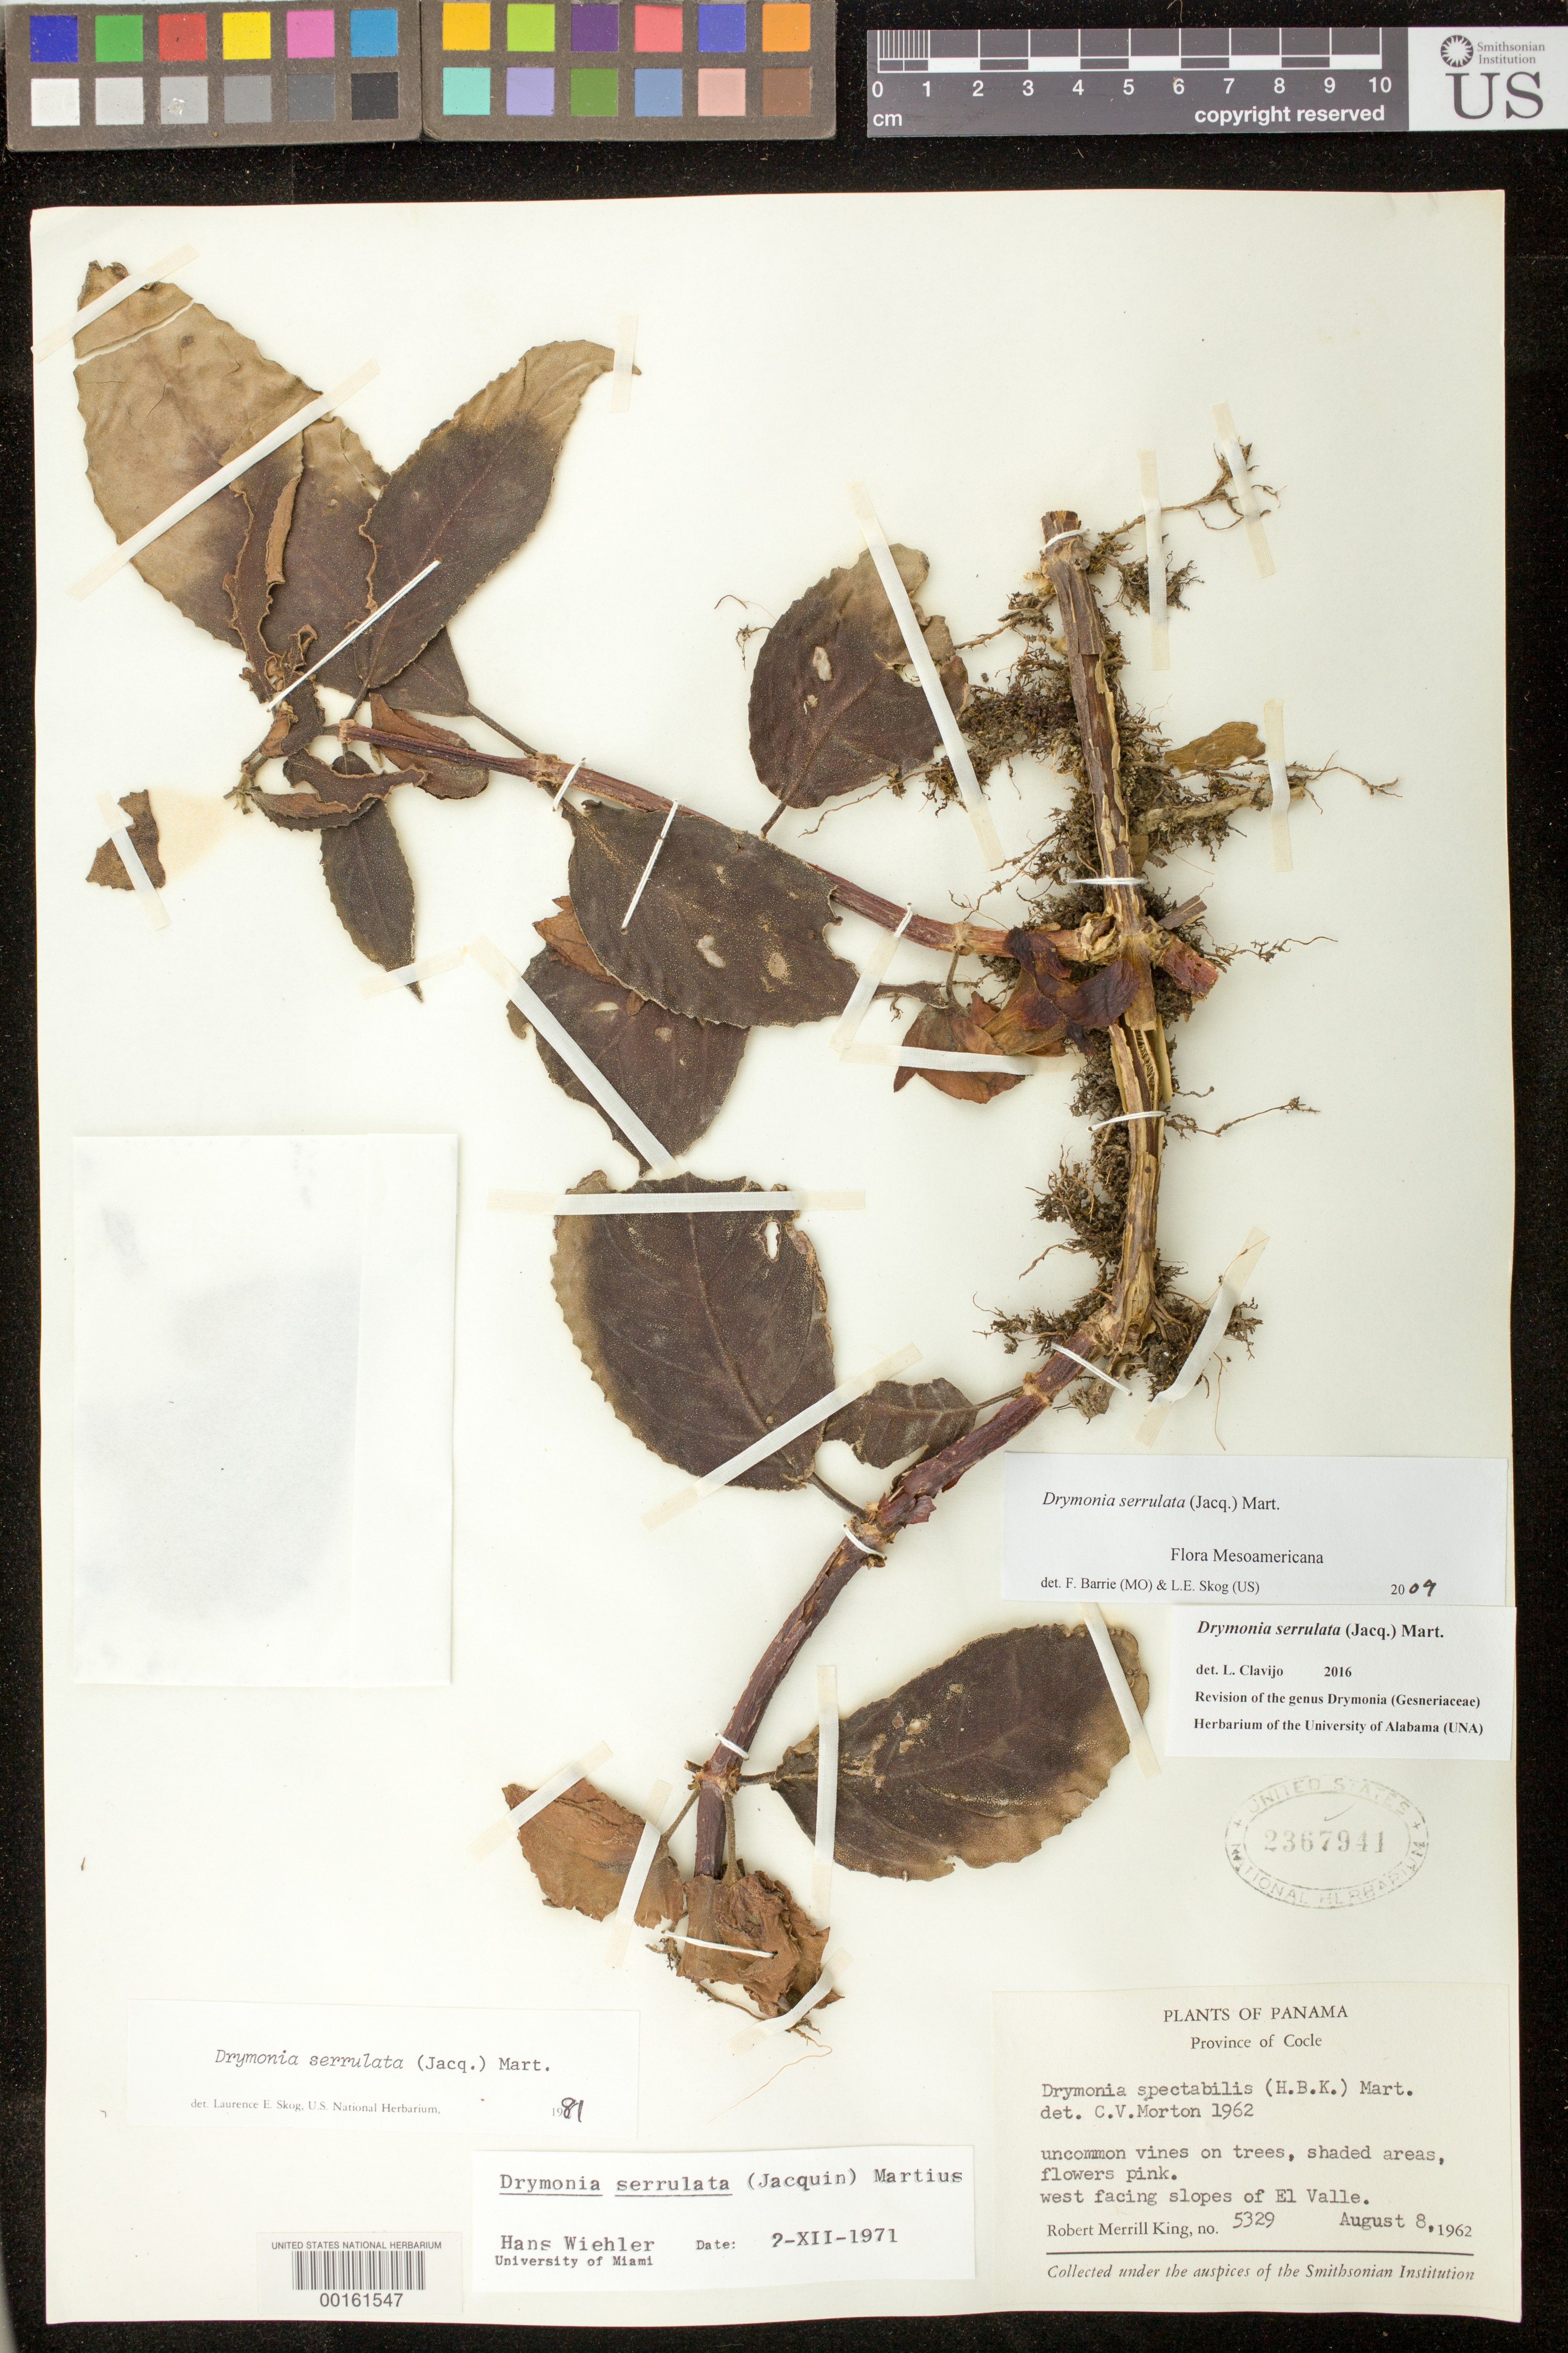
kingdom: Plantae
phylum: Tracheophyta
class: Magnoliopsida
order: Lamiales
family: Gesneriaceae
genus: Drymonia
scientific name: Drymonia serrulata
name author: (Jacq.) Mart.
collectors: R. M. King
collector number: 5329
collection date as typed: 08 Aug 1962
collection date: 1962-08-08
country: Panama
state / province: Coclé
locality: West facing slopes of El Valle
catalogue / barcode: US 2367941